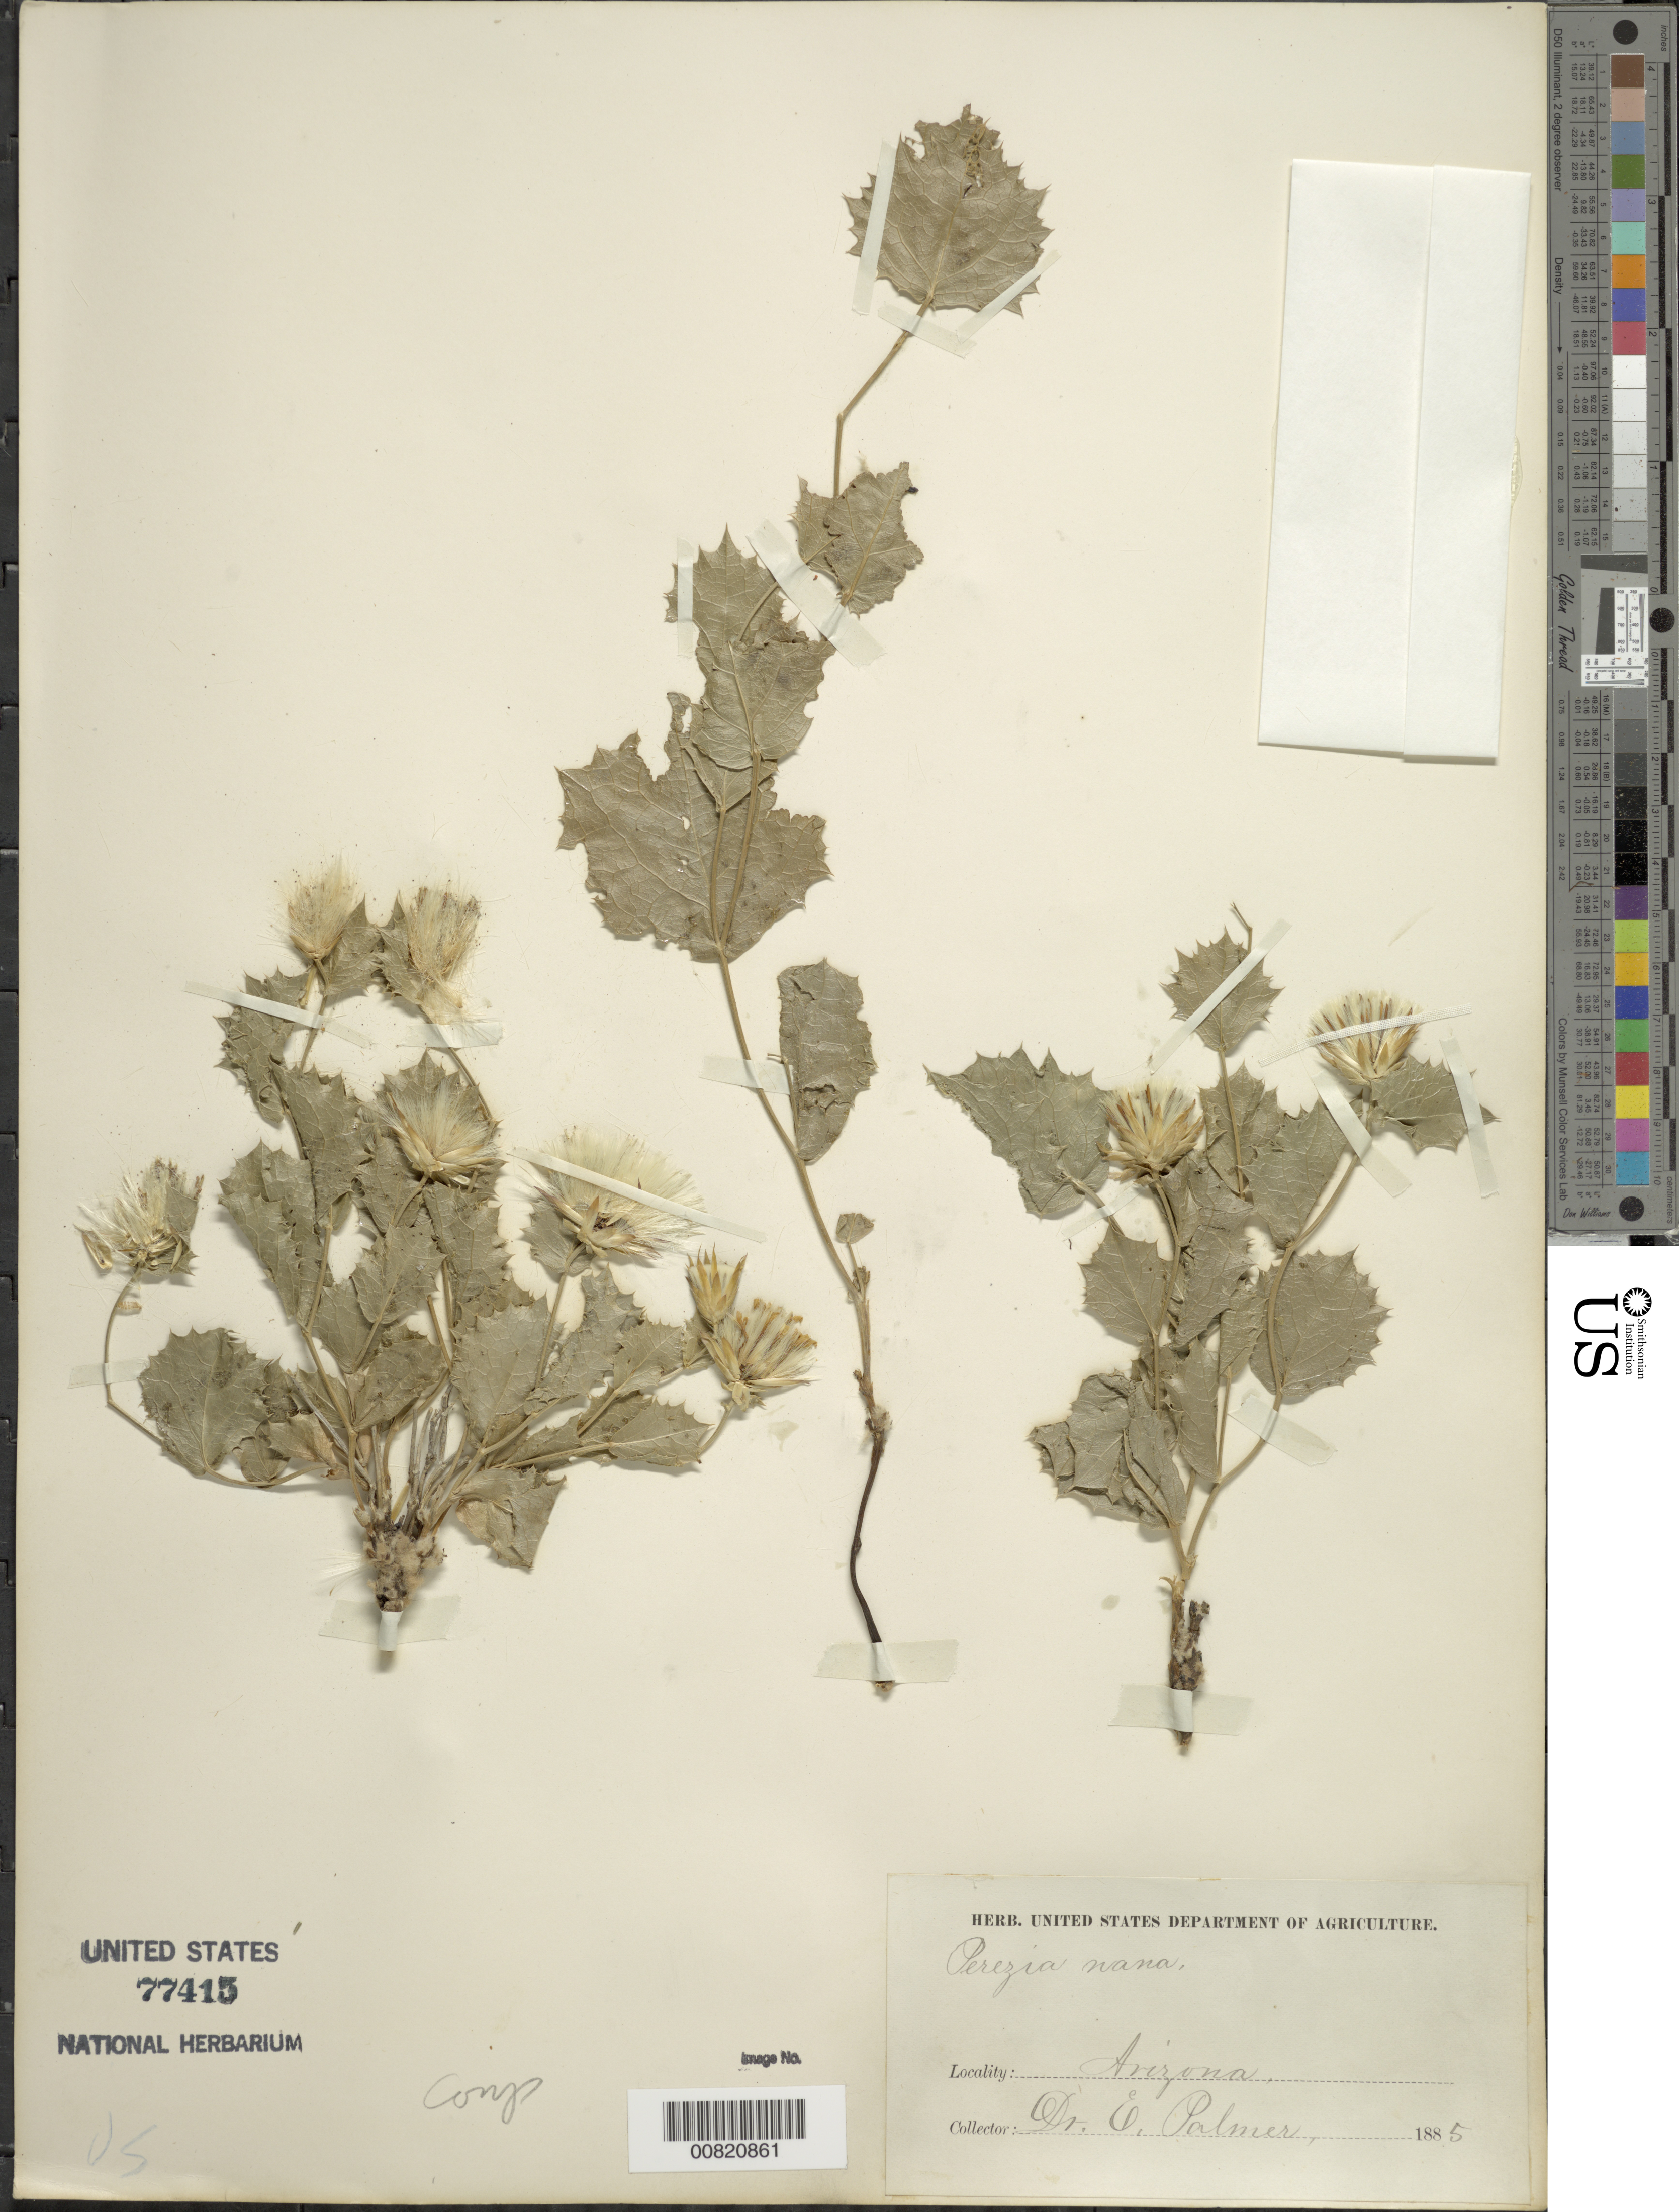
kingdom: Plantae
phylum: Tracheophyta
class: Magnoliopsida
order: Asterales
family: Asteraceae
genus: Acourtia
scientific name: Acourtia nana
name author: (A. Gray) Reveal & R.M. King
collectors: D. E. Palmer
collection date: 1885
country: United States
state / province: Arizona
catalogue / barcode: US 77415